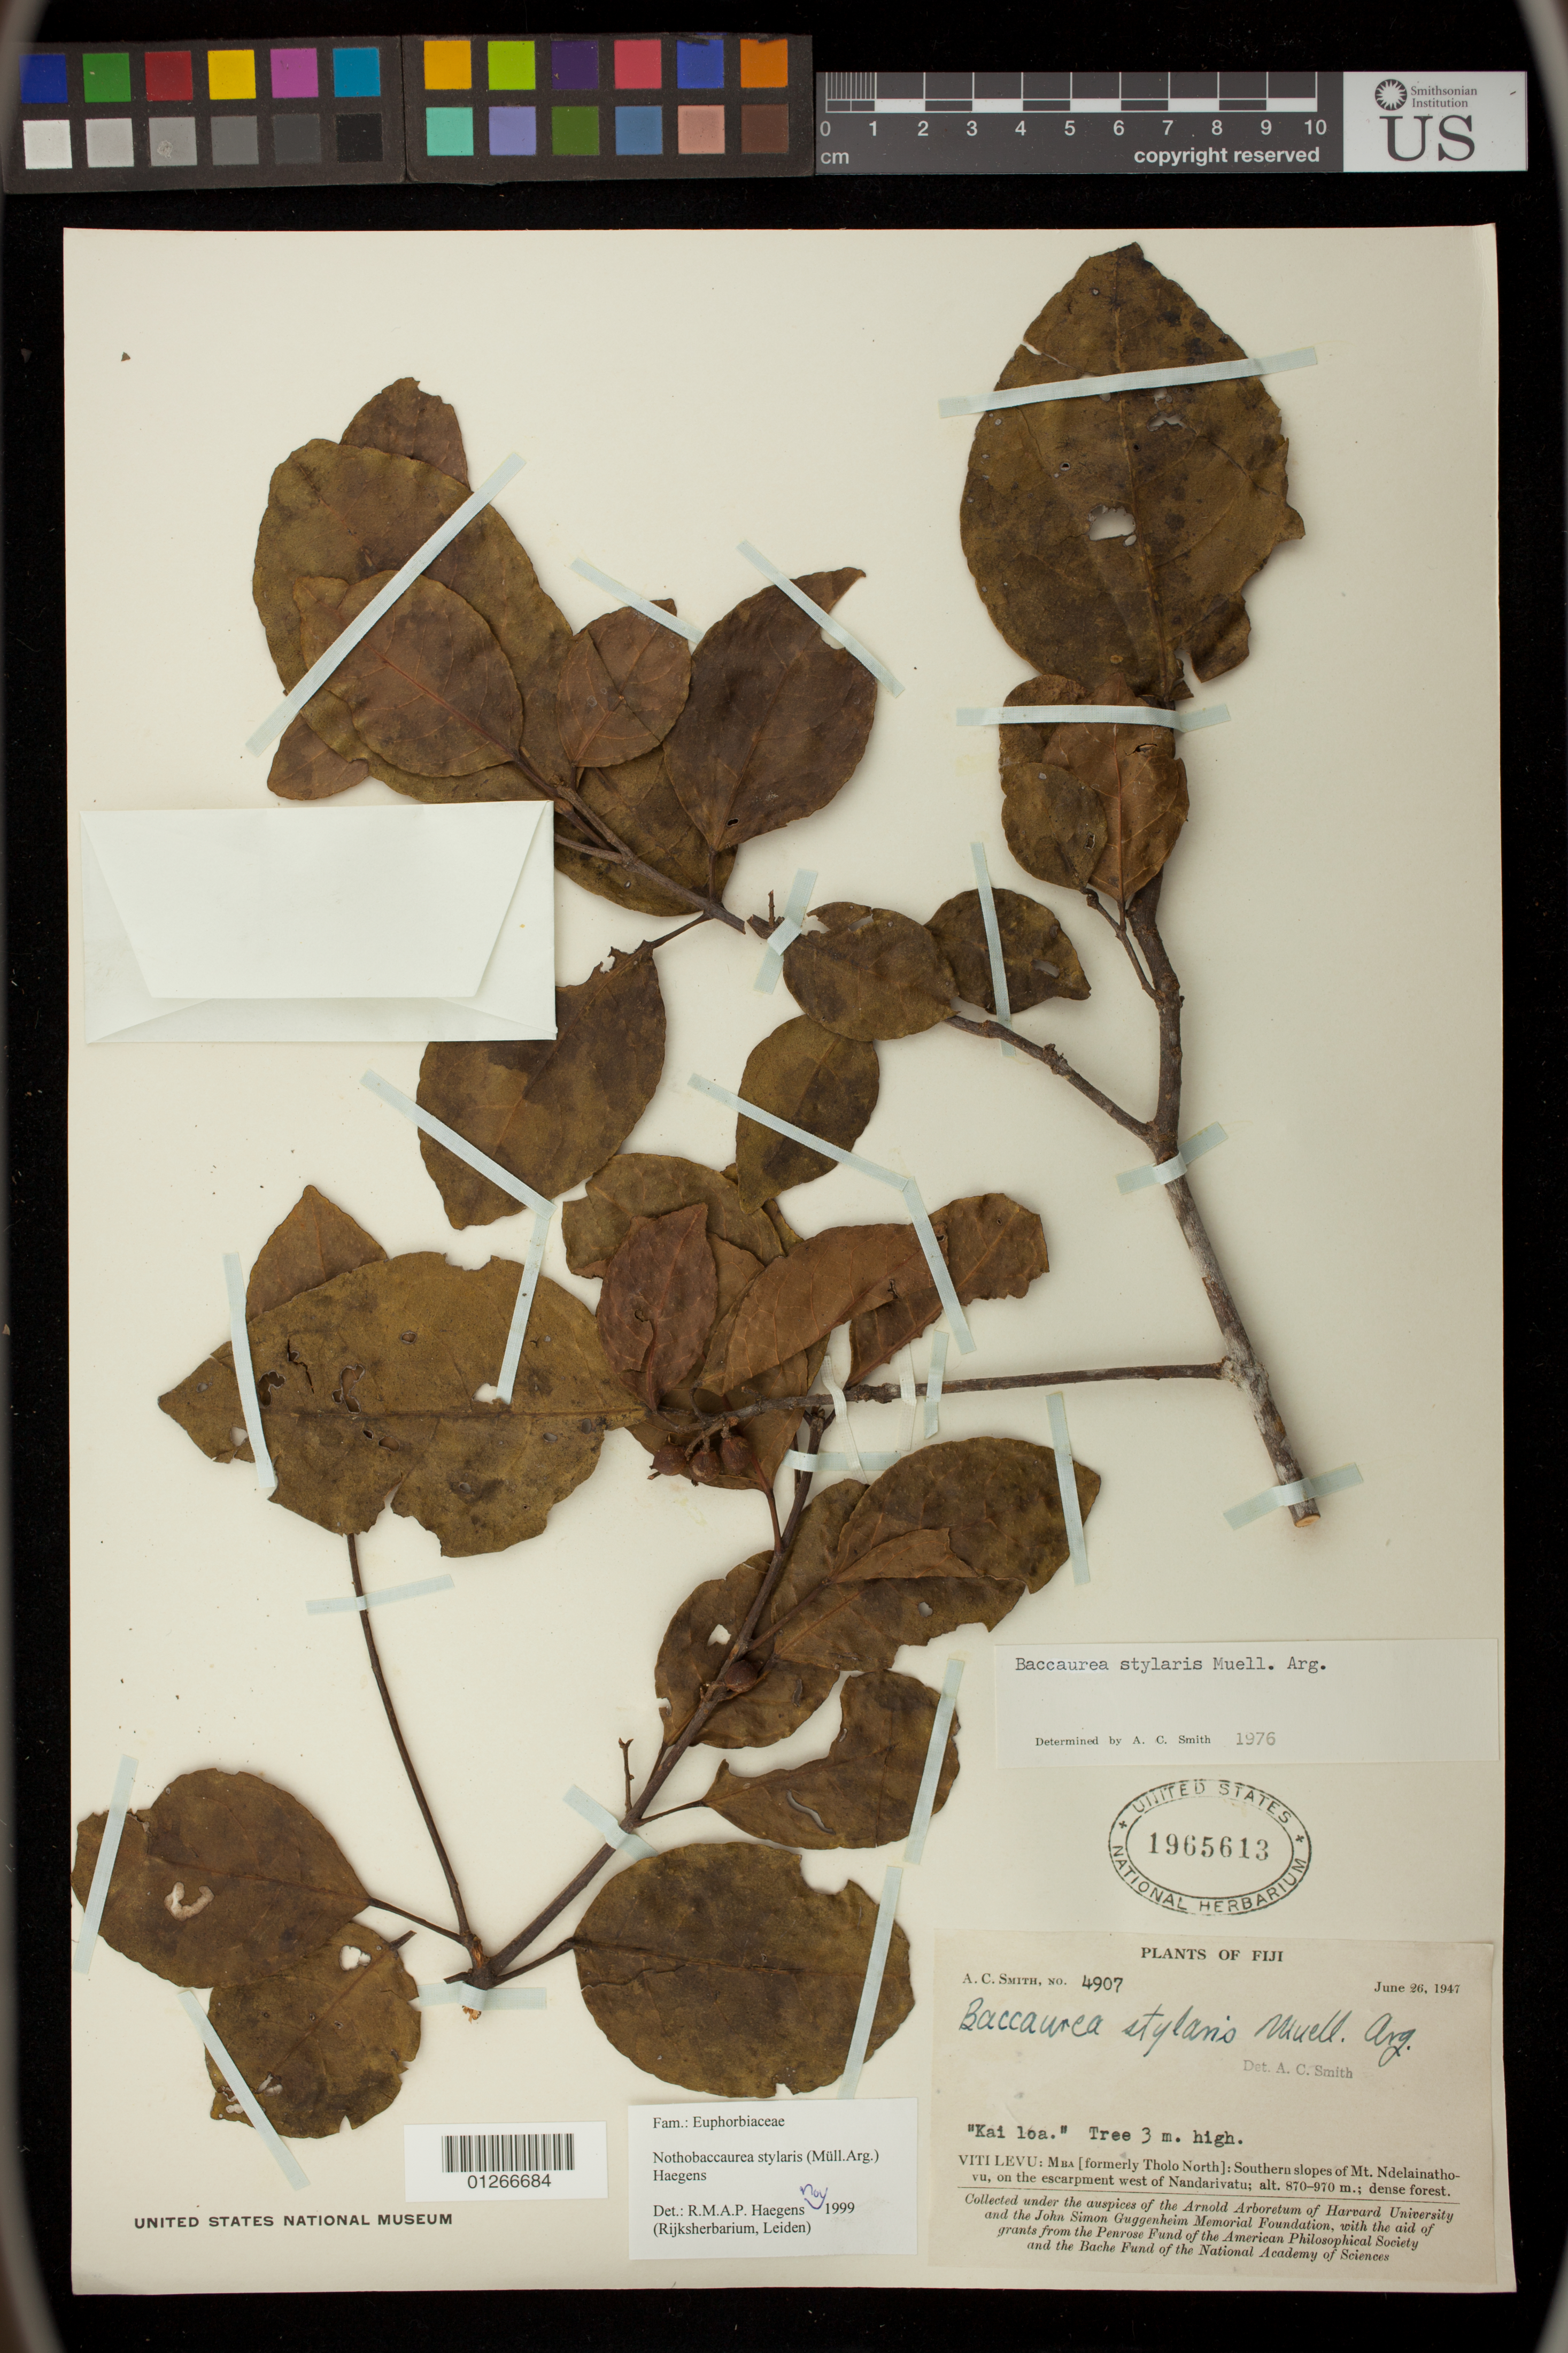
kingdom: Plantae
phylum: Tracheophyta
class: Magnoliopsida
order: Malpighiales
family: Phyllanthaceae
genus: Nothobaccaurea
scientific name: Nothobaccaurea stylaris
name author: (Müll. Arg.) Haegens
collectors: A. C. Smith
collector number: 4907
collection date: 1947-06-26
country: Fiji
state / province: Western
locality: Viti Levu: Mba (formerly Tholo North): Southern slopes of Mt. Ndelainathovu, on the escarpment west of Nandarivatu.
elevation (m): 870